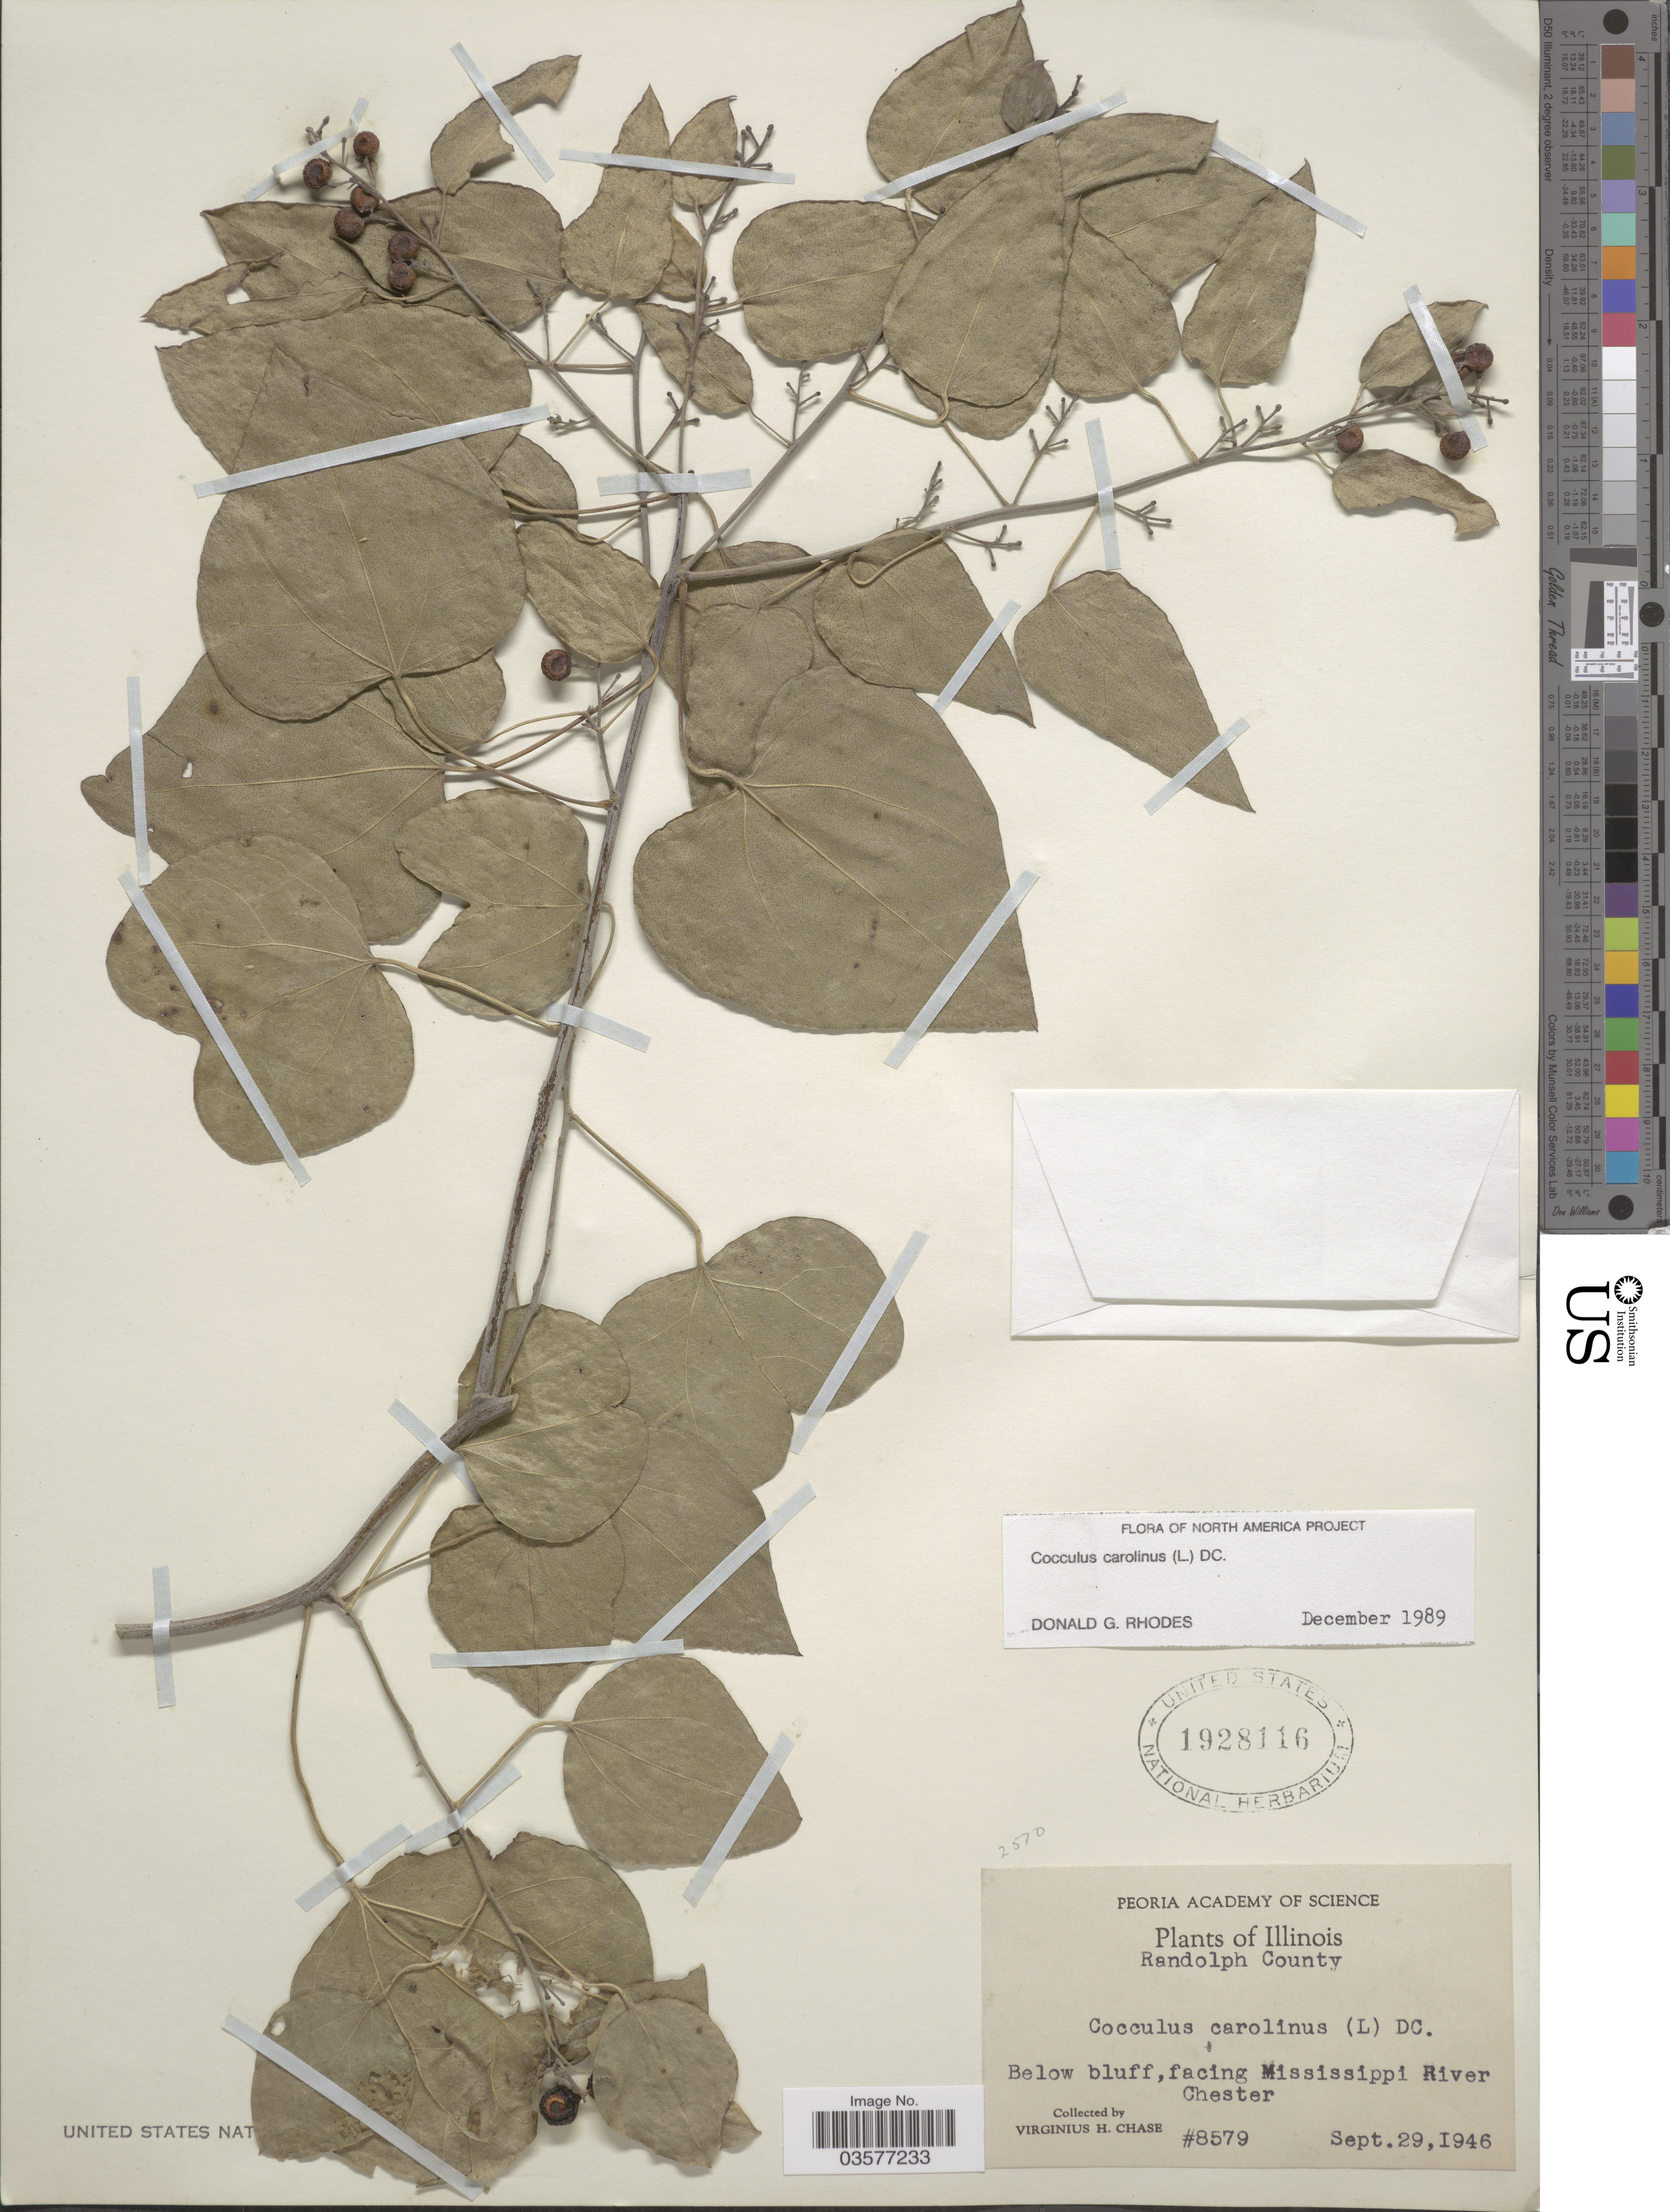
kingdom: Plantae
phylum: Tracheophyta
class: Magnoliopsida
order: Ranunculales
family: Menispermaceae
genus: Cocculus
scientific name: Cocculus carolinus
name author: (L.) DC.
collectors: V. H. Chase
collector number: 8579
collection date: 1946-09-29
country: United States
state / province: Illinois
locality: Randolph County. Below bluff, facing Mississippi River Chester.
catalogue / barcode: US 1928116